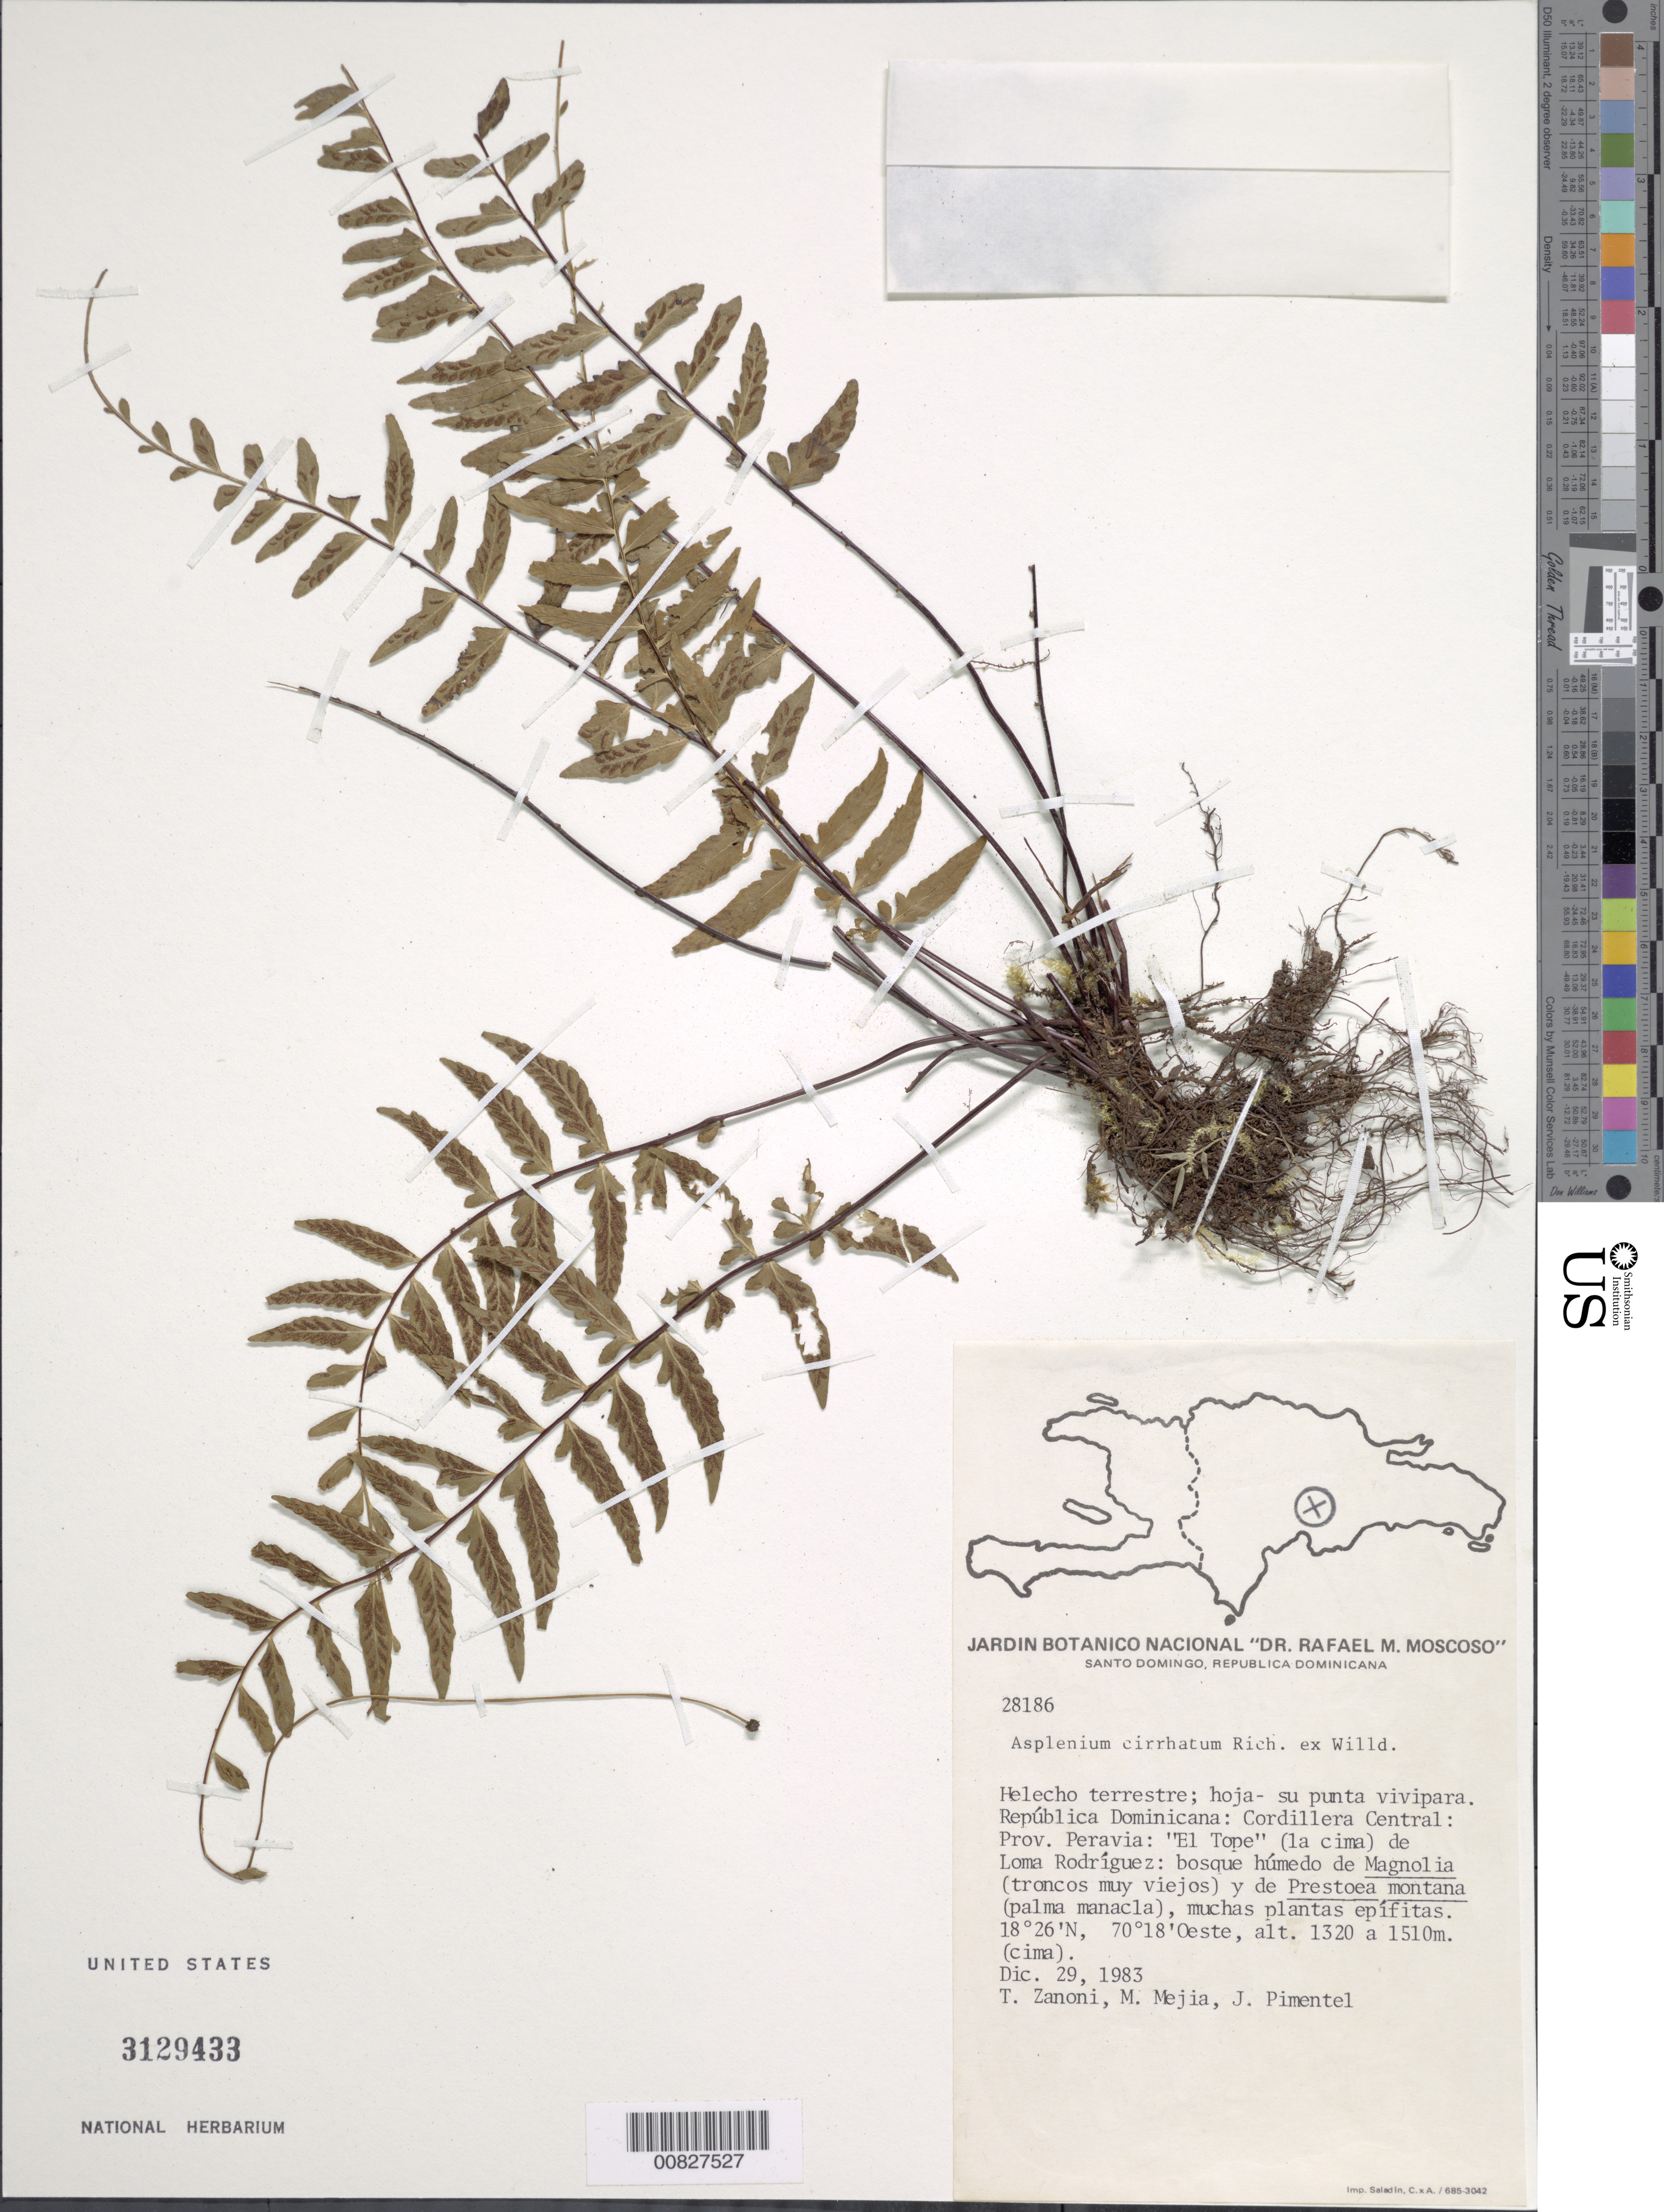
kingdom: Plantae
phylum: Tracheophyta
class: Polypodiopsida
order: Polypodiales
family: Aspleniaceae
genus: Asplenium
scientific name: Asplenium radicans var. alloeopteron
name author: (Kunze ex Klotzsch) Lellinger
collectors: T. A. Zanoni, M. Mejia & J. Pimentel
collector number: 28186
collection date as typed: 29 Dec 1983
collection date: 1983-12-29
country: Dominican Republic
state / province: Peravia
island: Hispaniola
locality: Cordillera Central, "El Tope" (la cima) de Loma Rodríguez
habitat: Bosque húmedo de Magnolia (troncos muy viejos) y Prestoea montana (palma manacla), muchas plantas epititas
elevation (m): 1320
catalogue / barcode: US 3129433